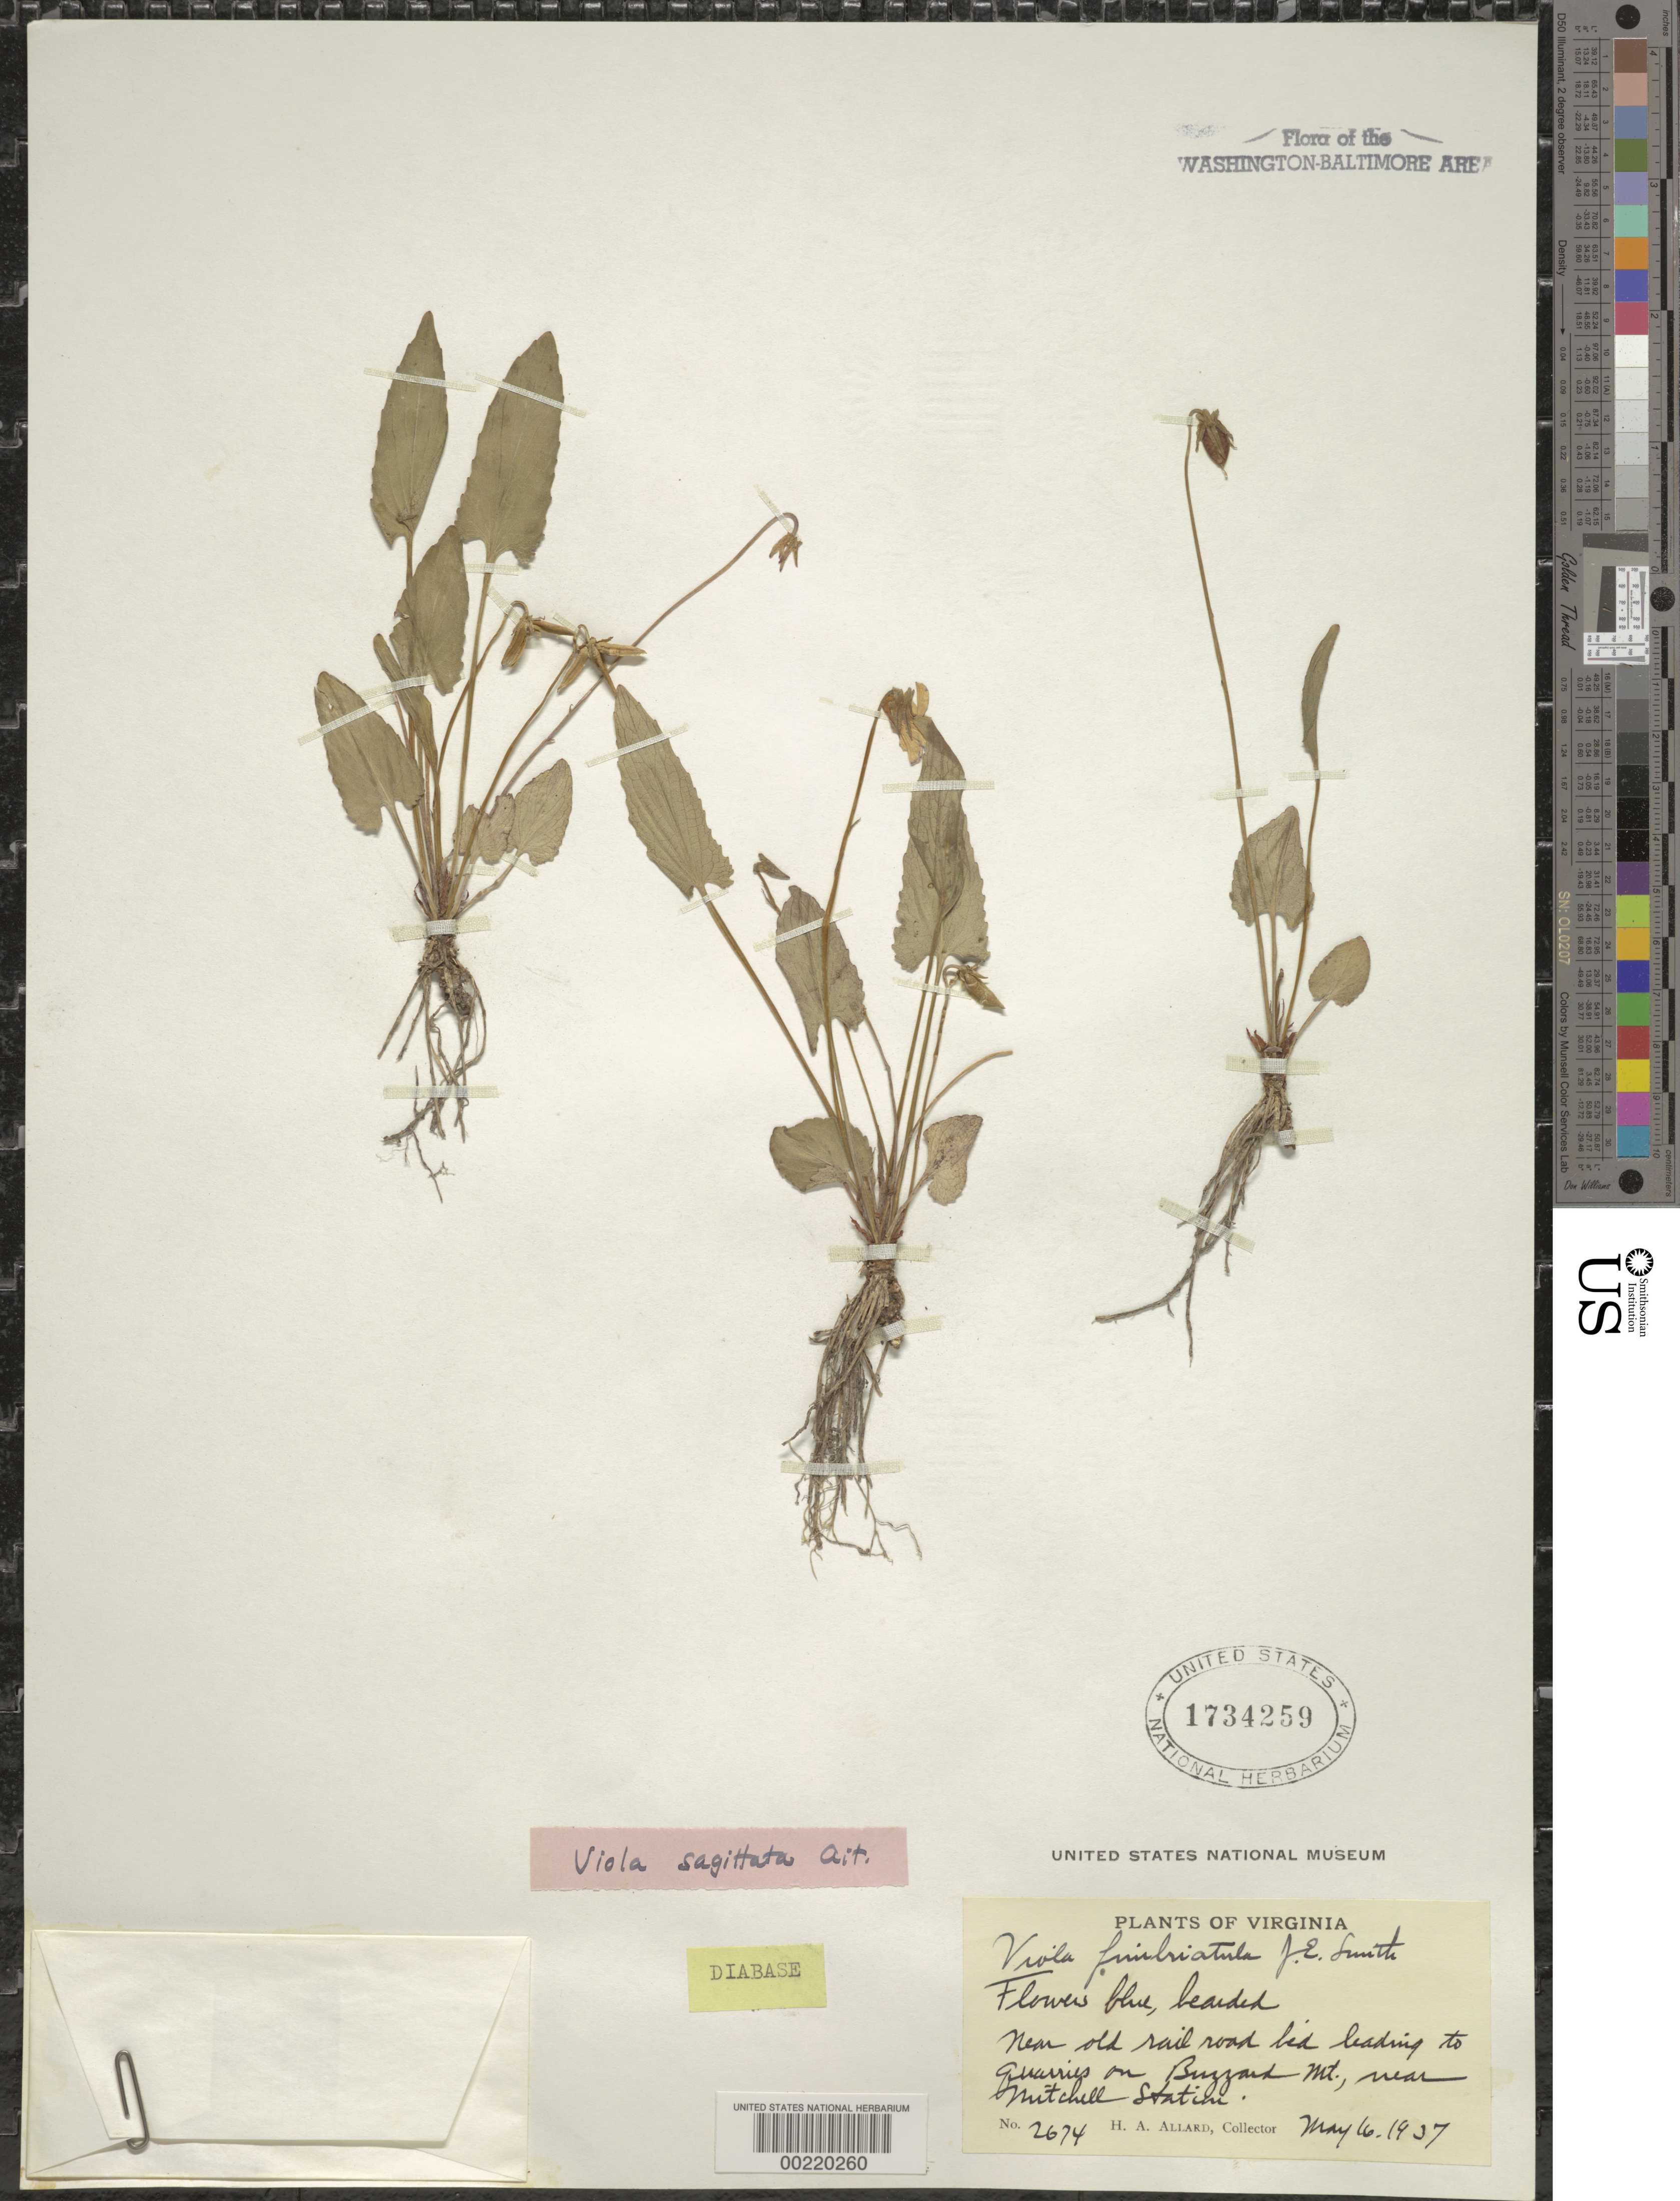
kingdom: Plantae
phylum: Tracheophyta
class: Magnoliopsida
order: Malpighiales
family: Violaceae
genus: Viola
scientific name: Viola sagittata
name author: Aiton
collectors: H. A. Allard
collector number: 2674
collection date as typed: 16 May 1937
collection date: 1937-05-16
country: United States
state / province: Virginia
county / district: Culpeper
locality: Buzzard Mountain, Mitchell Station vicinity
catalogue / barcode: US 1734259